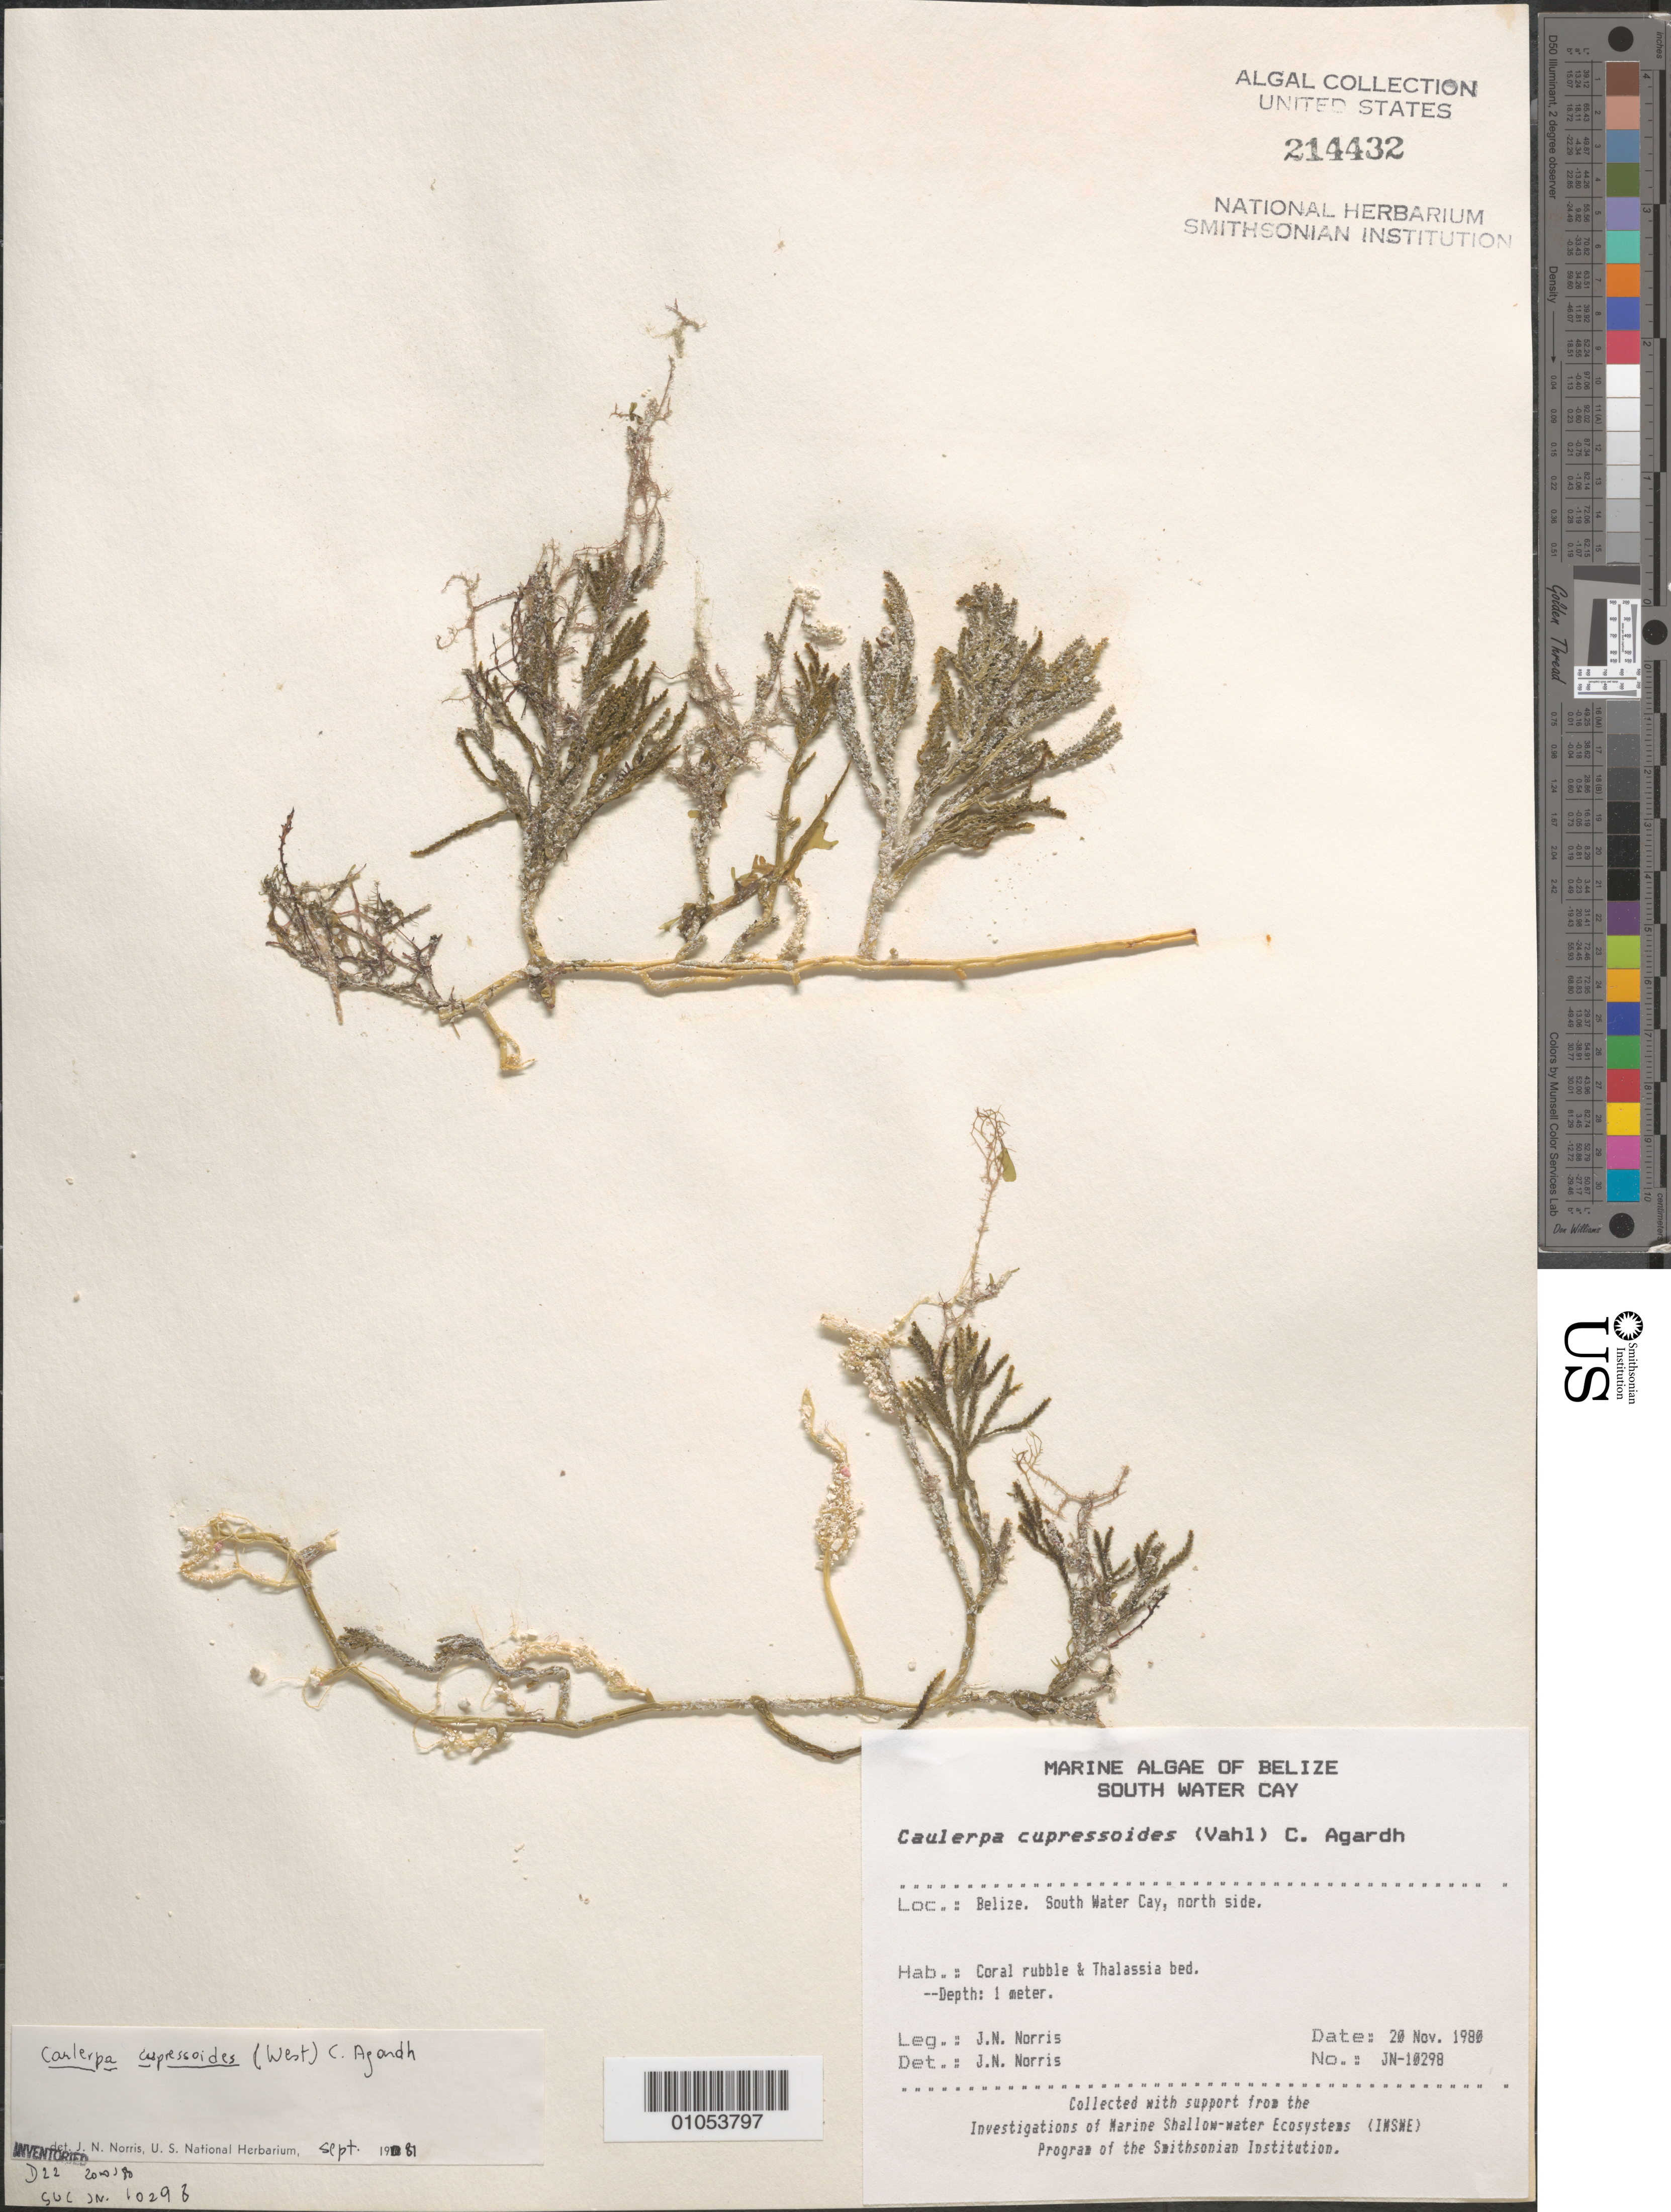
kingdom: Plantae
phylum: Chlorophyta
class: Ulvophyceae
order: Bryopsidales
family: Caulerpaceae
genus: Caulerpa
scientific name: Caulerpa cupressoides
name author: (Vahl) C. Agardh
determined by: Norris, James N.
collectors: J. N. Norris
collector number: JN-10298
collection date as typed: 20 Nov 1980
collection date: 1980-11-20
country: Belize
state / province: Stann Creek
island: South Water Cay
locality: North side of the cay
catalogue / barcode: US 214432